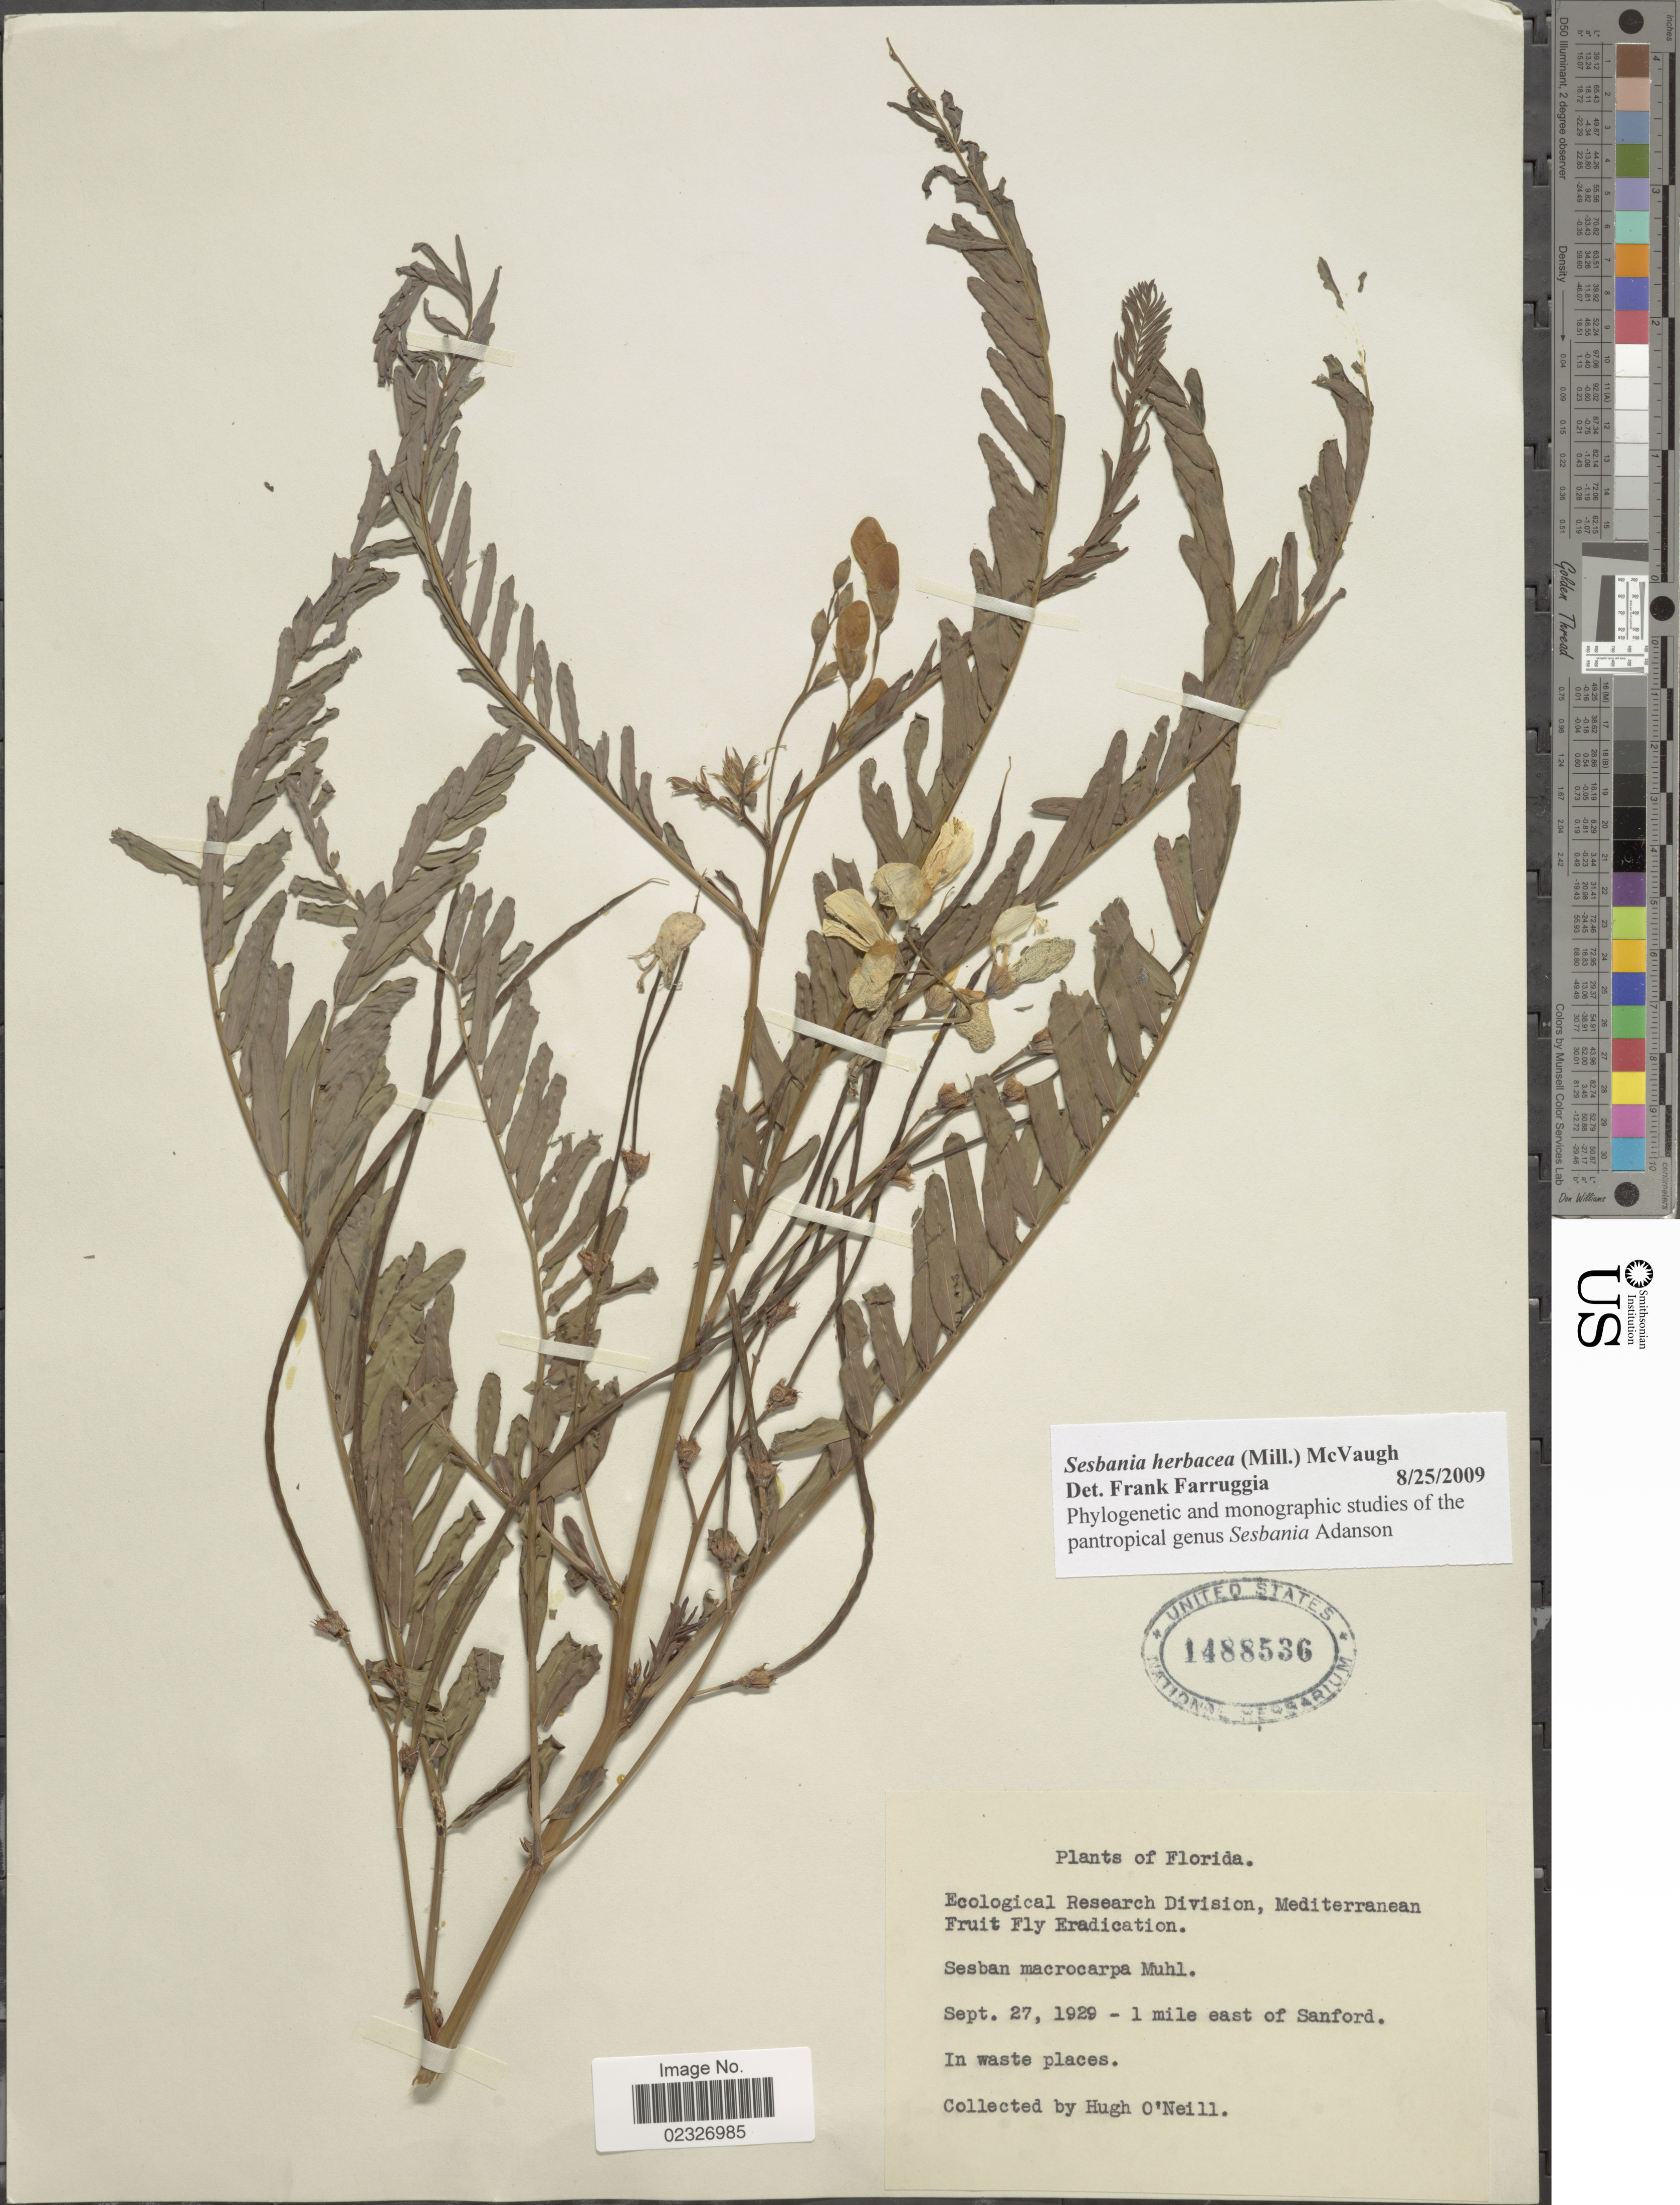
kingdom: Plantae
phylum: Tracheophyta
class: Magnoliopsida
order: Fabales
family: Fabaceae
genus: Sesbania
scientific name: Sesbania herbacea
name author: (Mill.) McVaugh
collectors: H. O'neil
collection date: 1929-09-27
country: United States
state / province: Florida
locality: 1 mile east of Sanford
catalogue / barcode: US 1488536